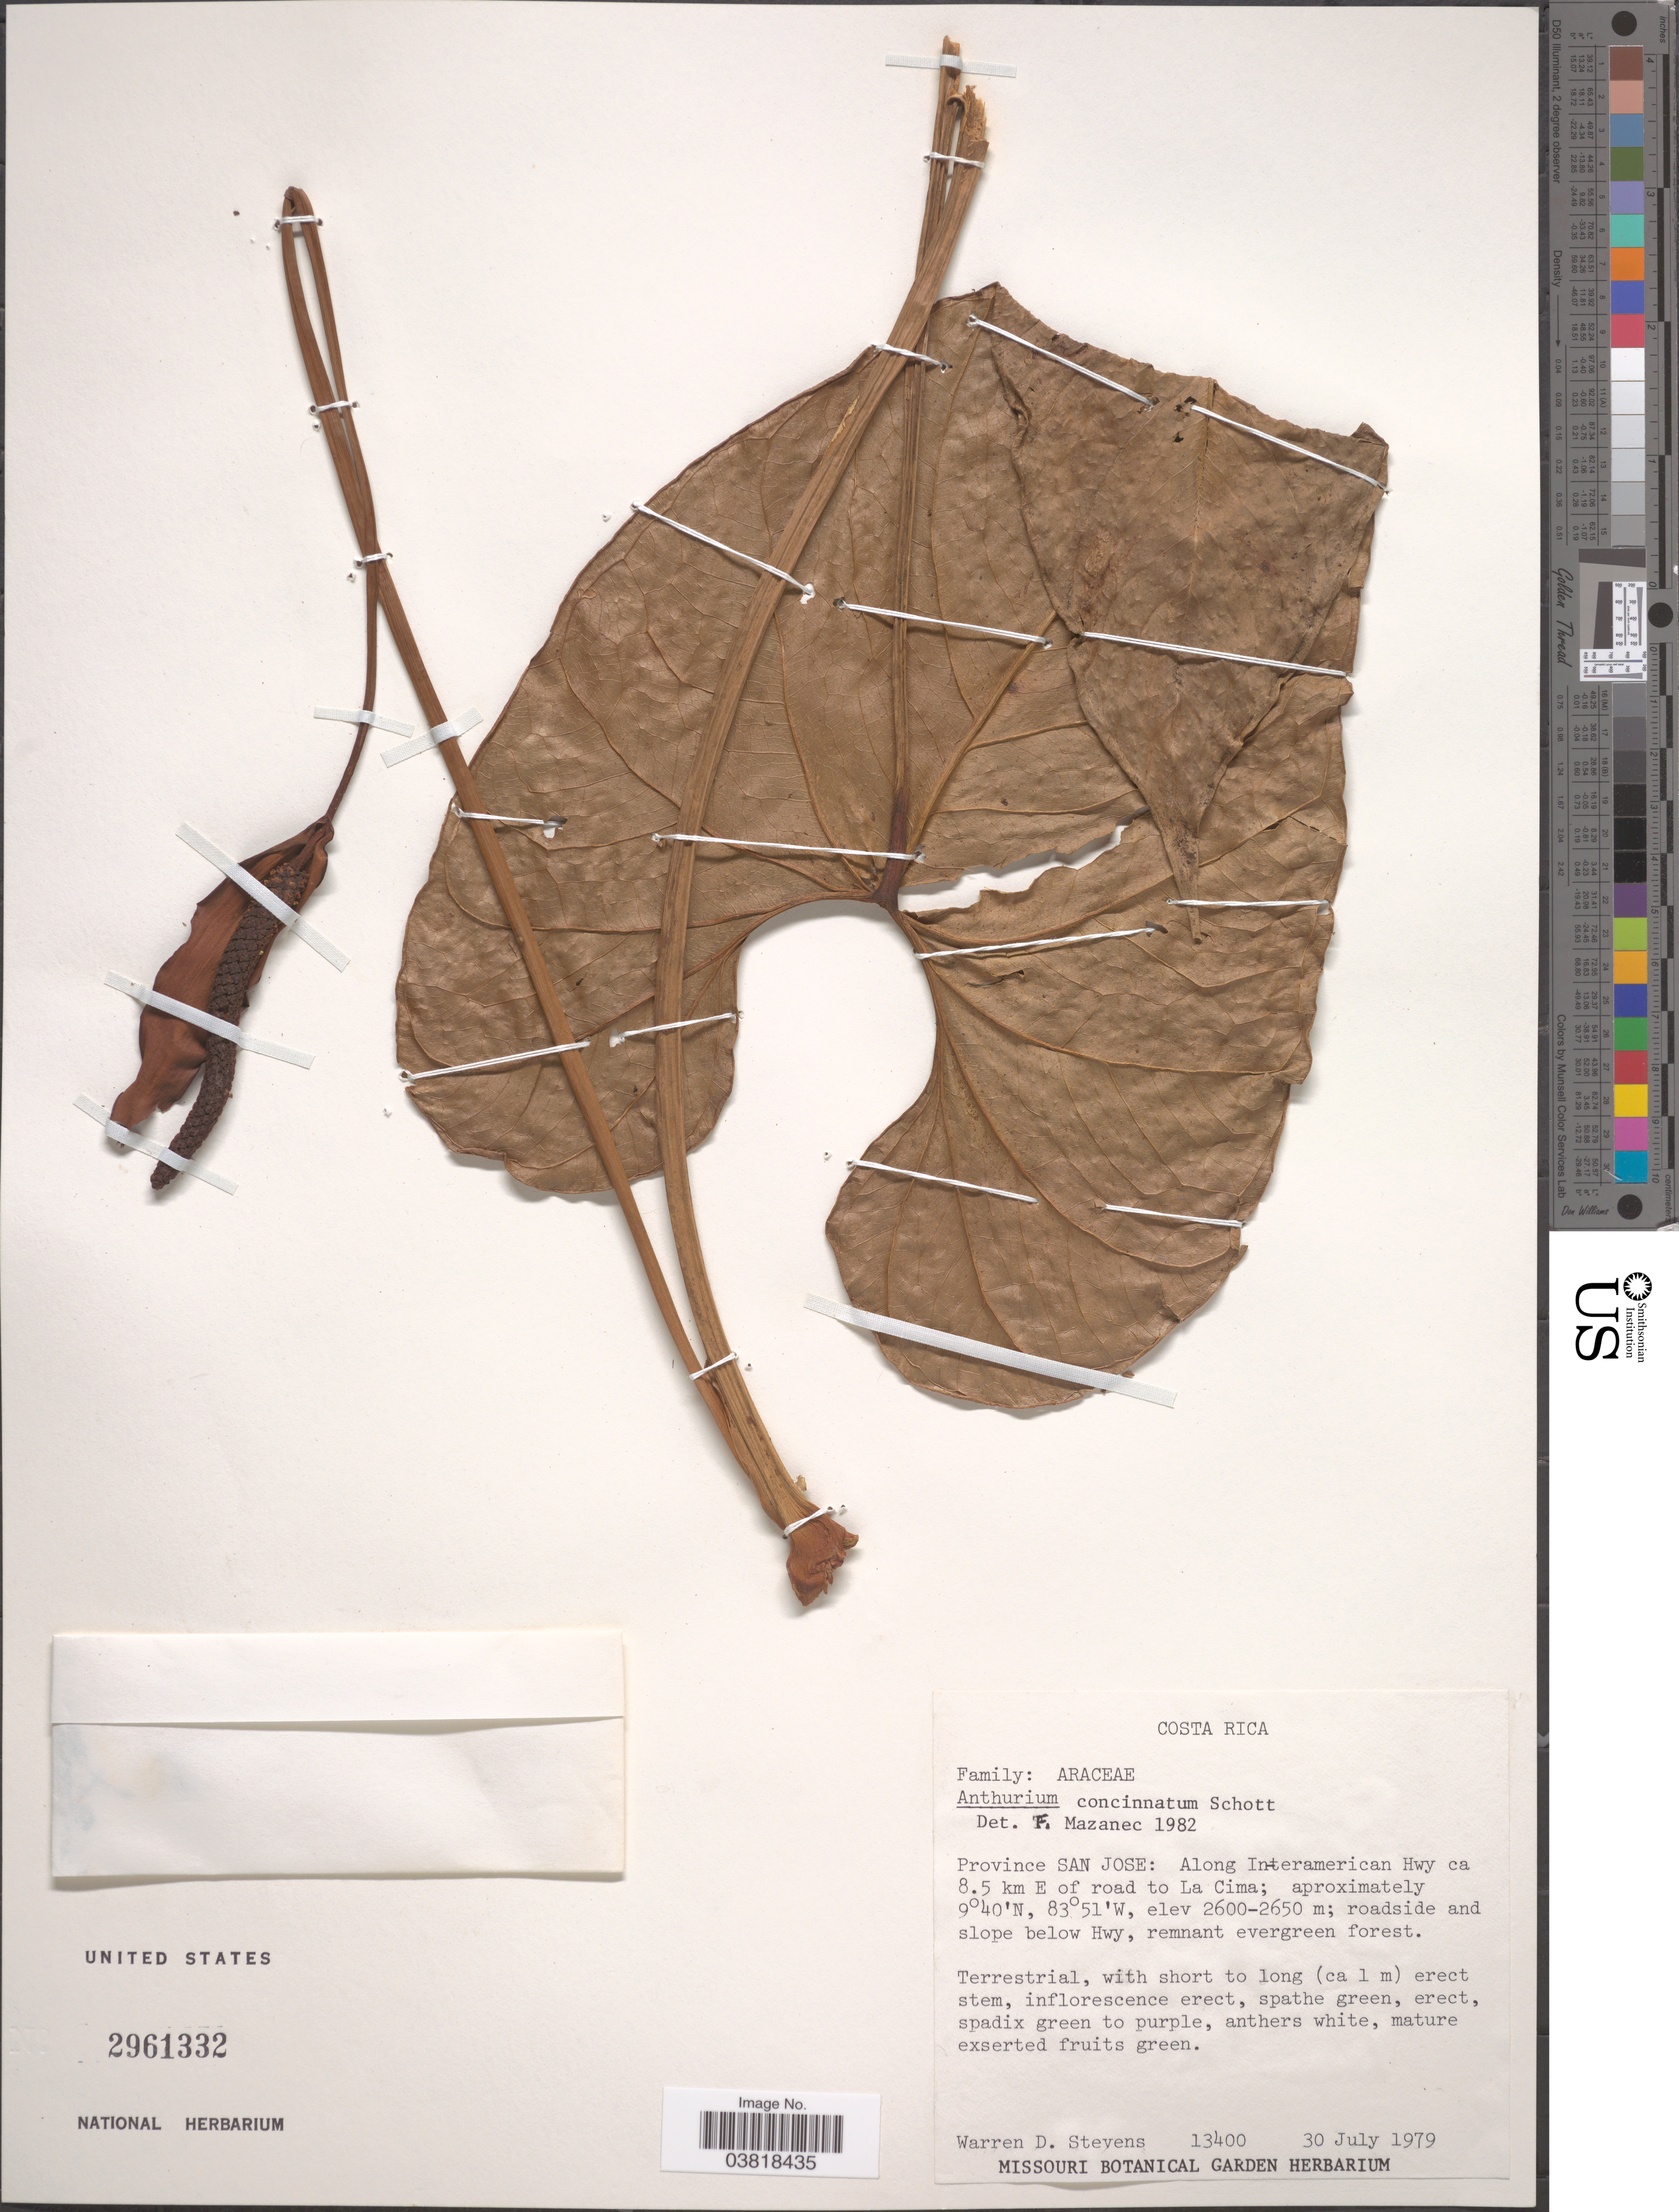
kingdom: Plantae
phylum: Tracheophyta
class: Liliopsida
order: Alismatales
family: Araceae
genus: Anthurium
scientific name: Anthurium concinnatum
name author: Schott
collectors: W. D. Stevens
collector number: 13400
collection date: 1979-07-30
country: Costa Rica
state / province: San José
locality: Along Interamerican Hwy ca 8.5 km E of road to La Cima; roadside and slope below Hwy, remnant evergreen forest.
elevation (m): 2600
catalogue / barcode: US 2961332